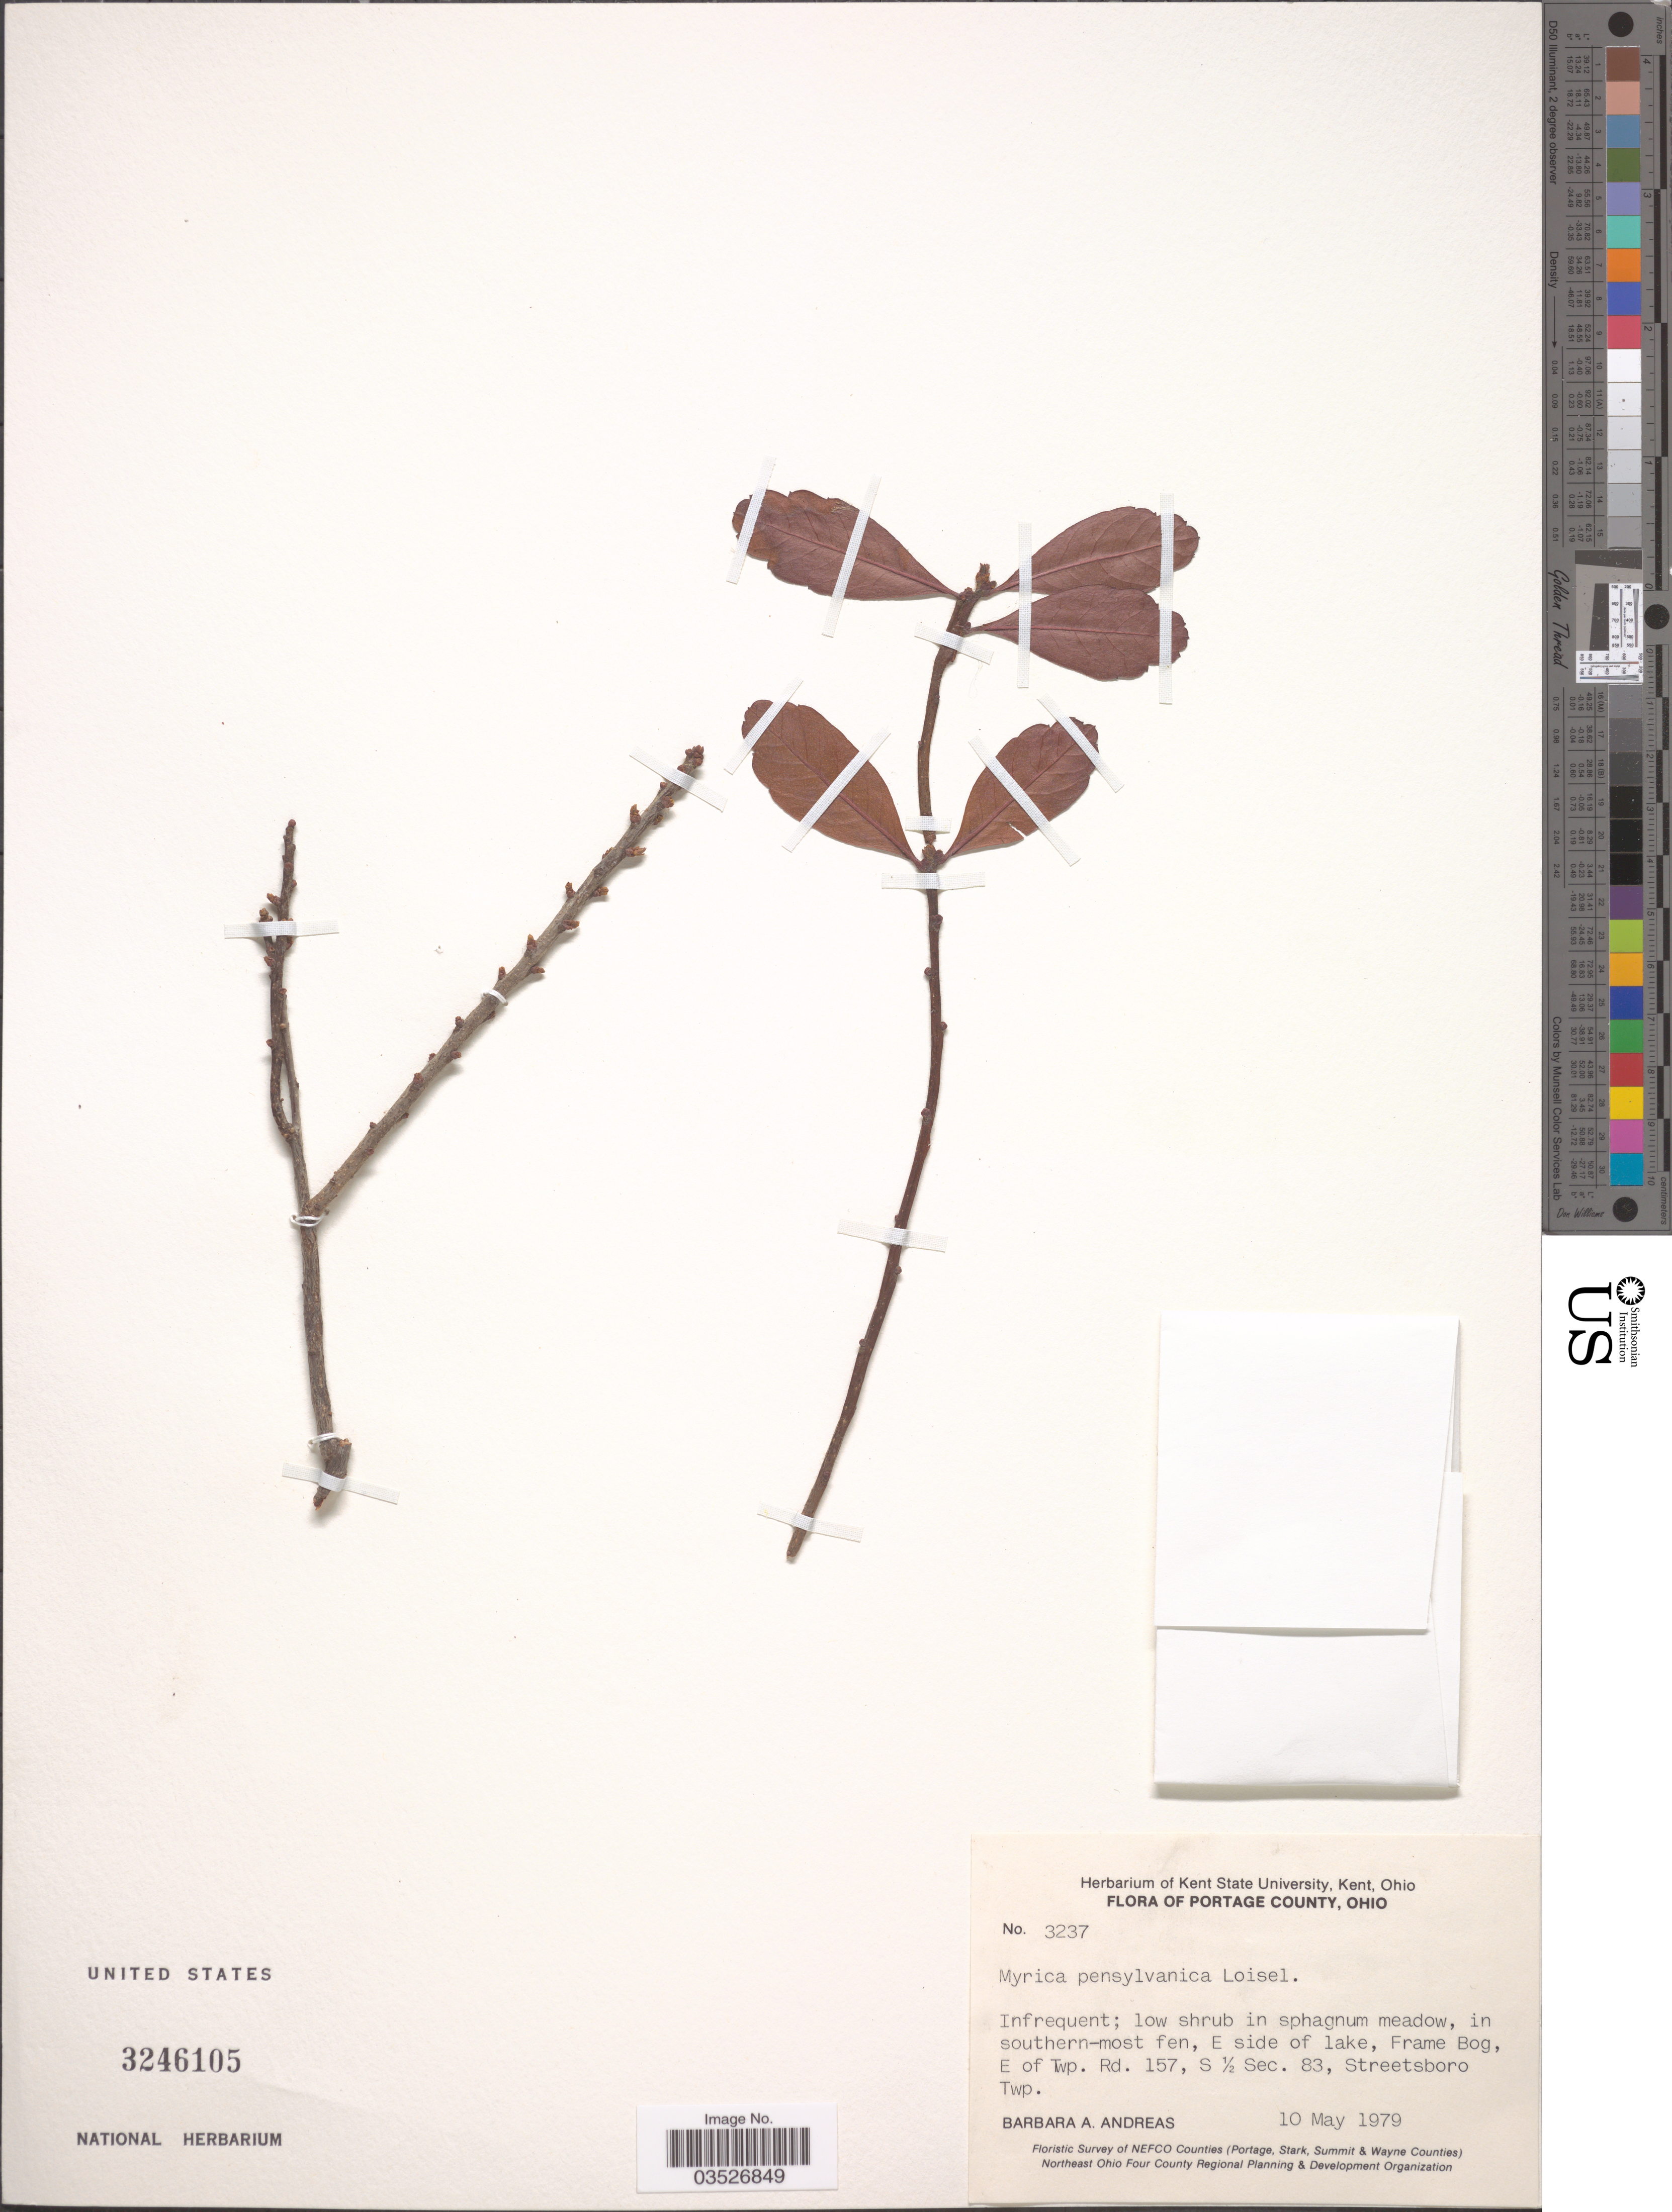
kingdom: Plantae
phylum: Tracheophyta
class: Magnoliopsida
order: Fagales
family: Myricaceae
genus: Morella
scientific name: Morella pensylvanica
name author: (Mirb.) Kartesz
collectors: B. A. Andreas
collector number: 3237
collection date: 1979-05-10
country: United States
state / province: Ohio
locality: Portage County. In southern-most fen, E side of lake, Frame Bog, E of Twp. Rd. 157, S ½ Sec. 83, Streetsboro Twp.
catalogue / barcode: US 3246105